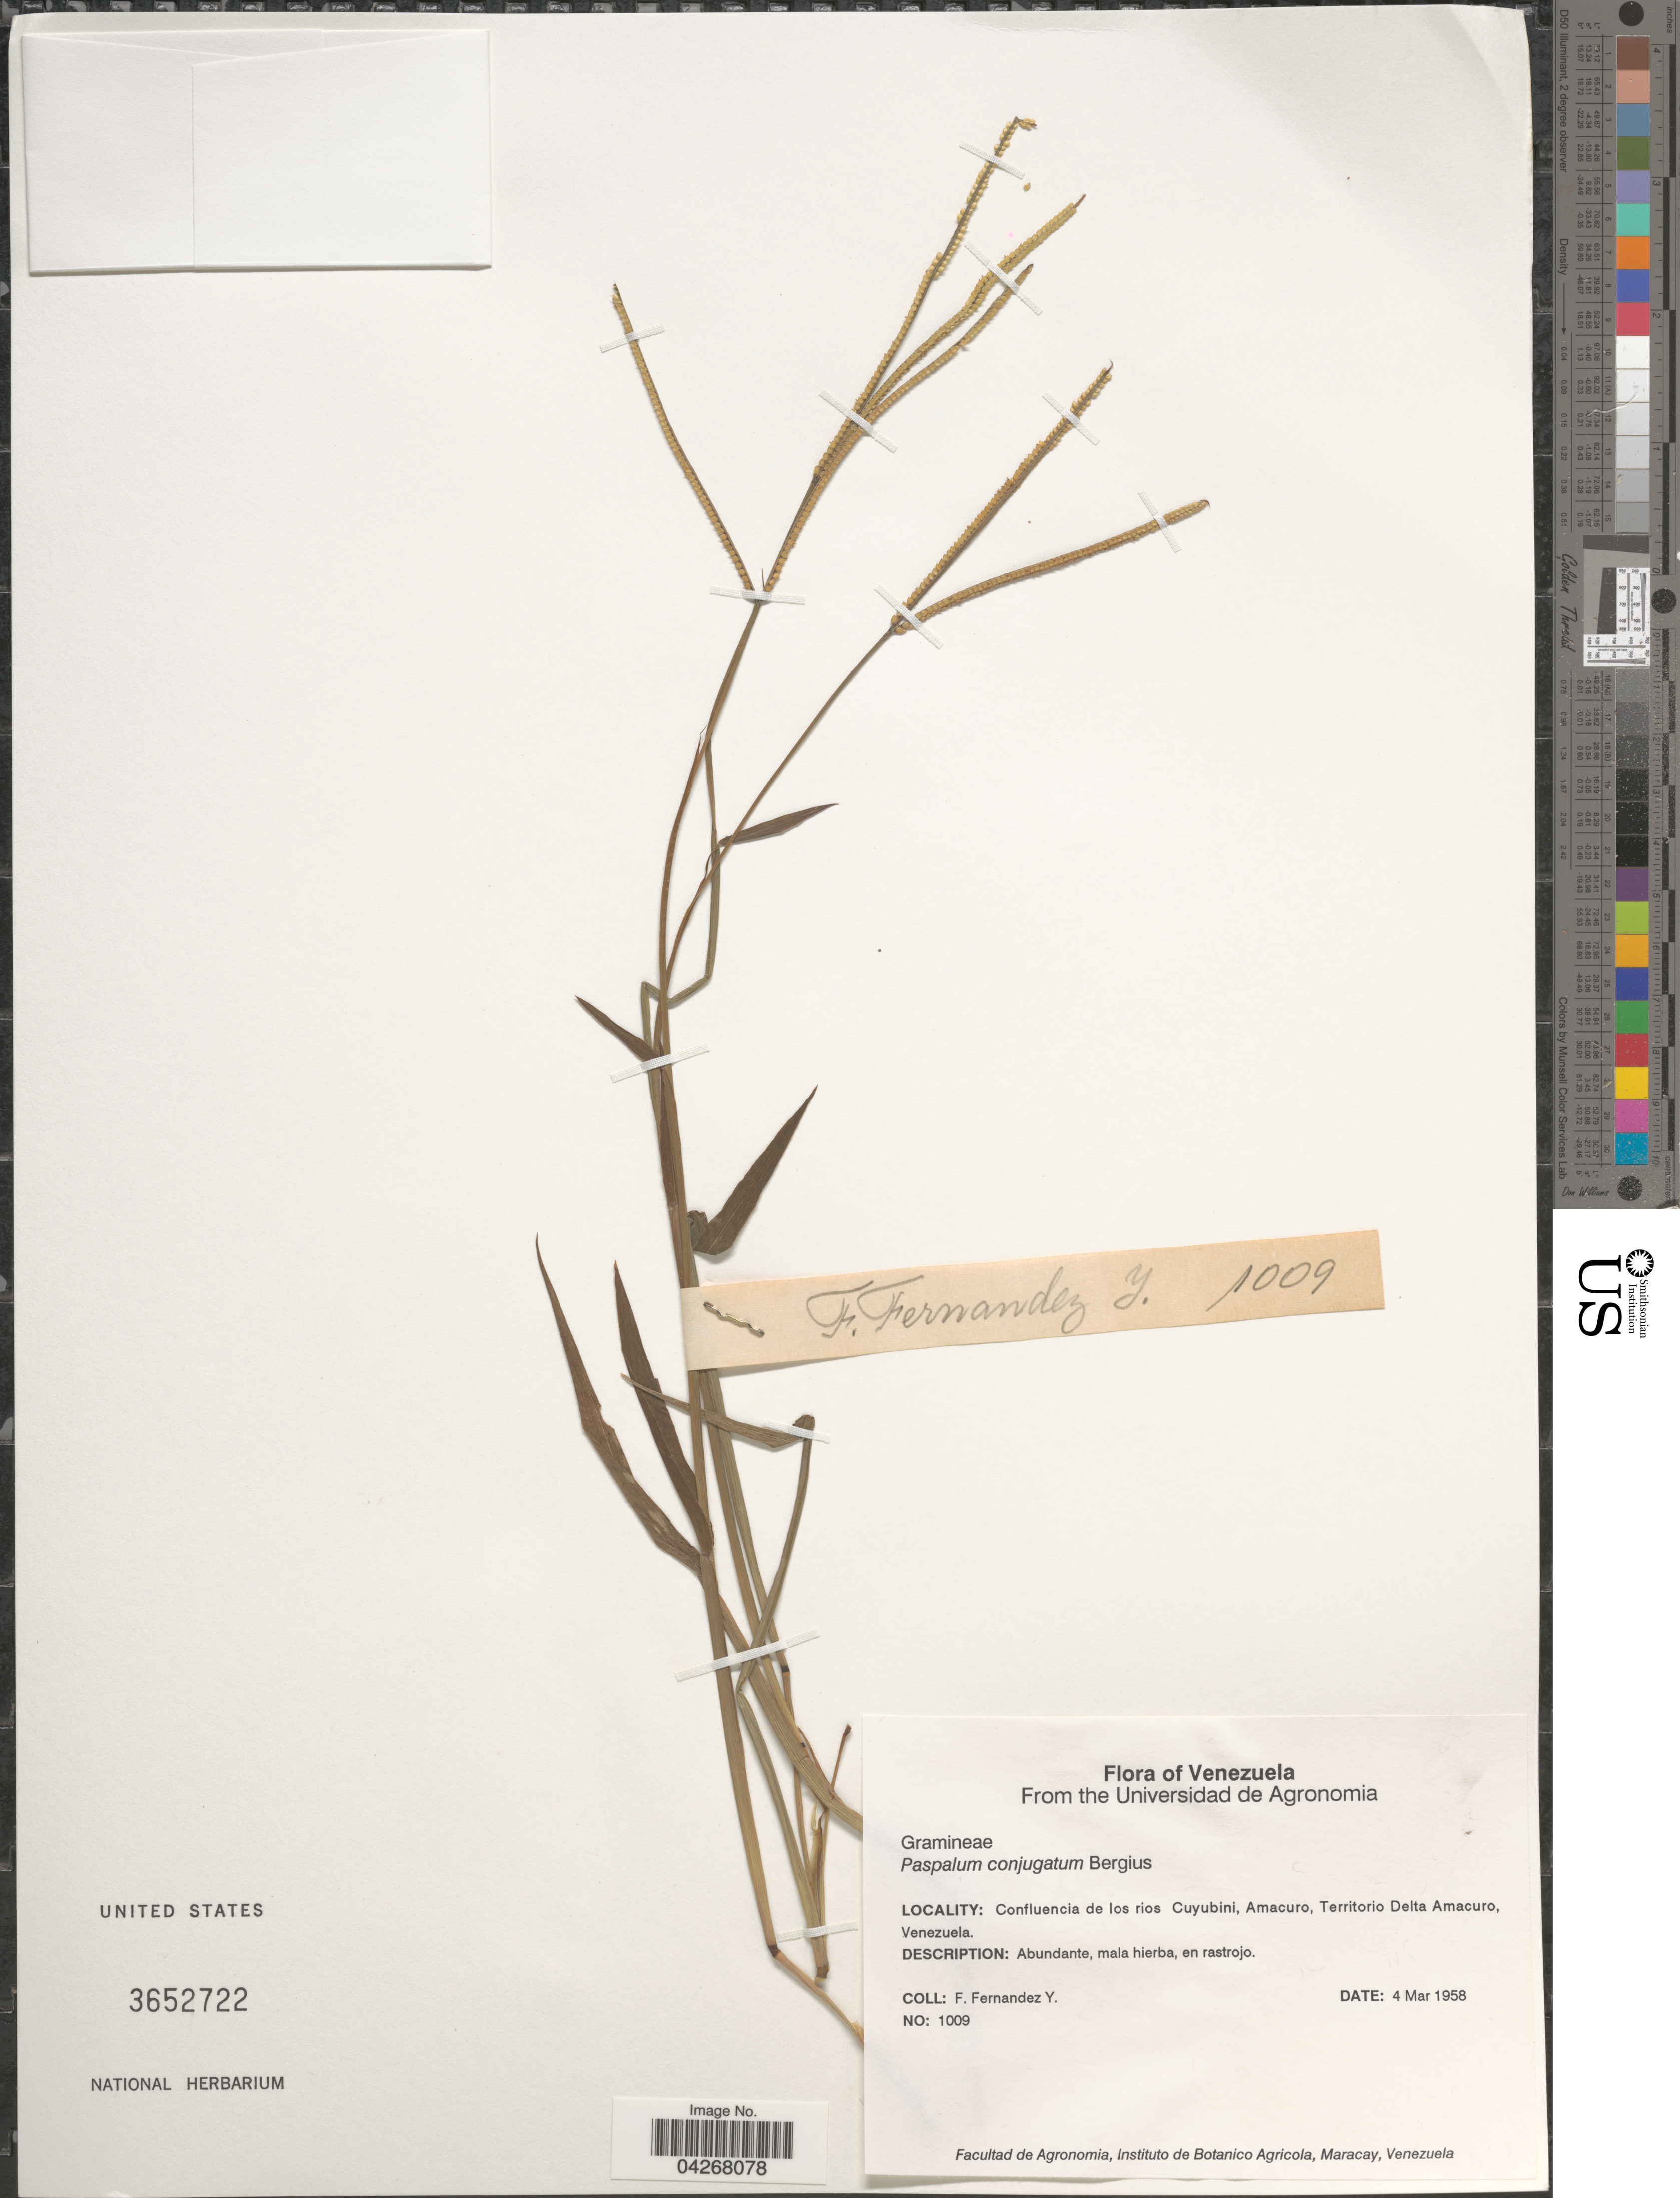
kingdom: Plantae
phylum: Tracheophyta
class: Liliopsida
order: Poales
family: Poaceae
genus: Paspalum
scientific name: Paspalum conjugatum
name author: P.J. Bergius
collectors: F. Fernandez Yépez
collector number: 1009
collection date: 1958-03-04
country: Venezuela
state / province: Delta Amacuro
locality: Confluencia de los rios Cuyubini, Amacuro, Territorio Delta Amacuro.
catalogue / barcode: US 3652722